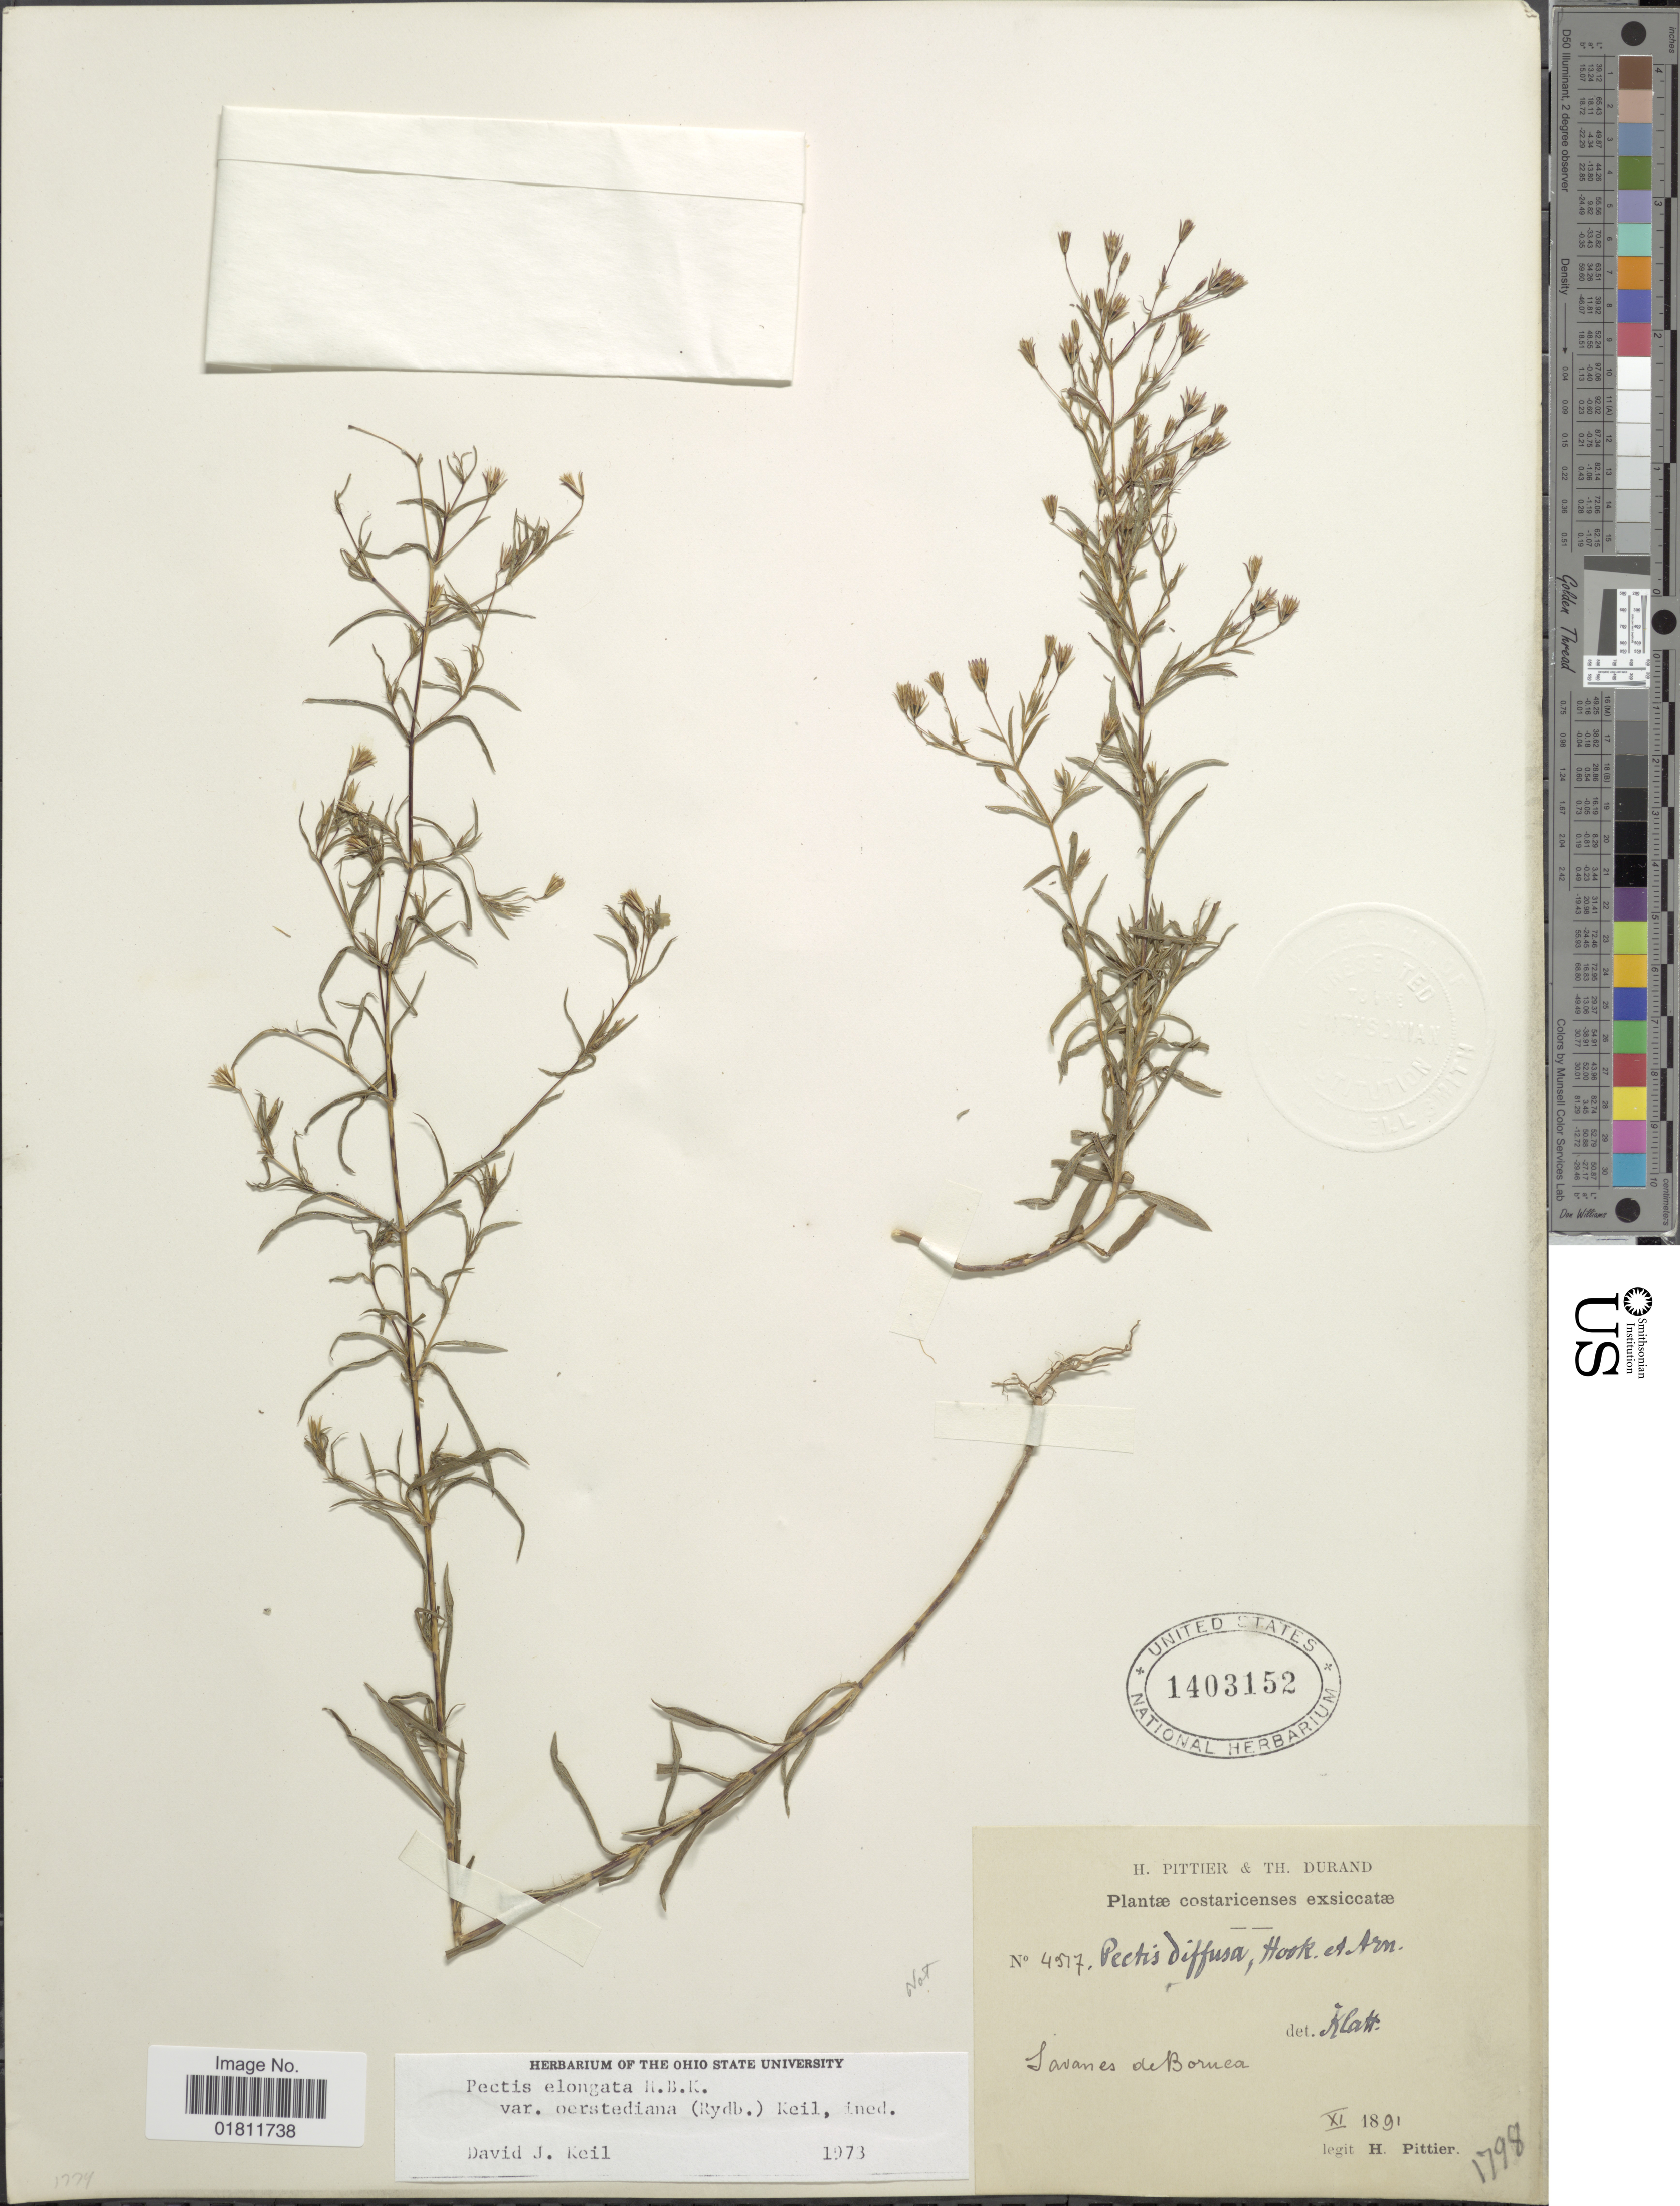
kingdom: Plantae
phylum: Tracheophyta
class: Magnoliopsida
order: Asterales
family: Asteraceae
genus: Pectis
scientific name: Pectis elongata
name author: Kunth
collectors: H. F. Pittier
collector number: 4517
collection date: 1891-11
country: Costa Rica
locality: Savanes de Boruca.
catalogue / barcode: US 1403152